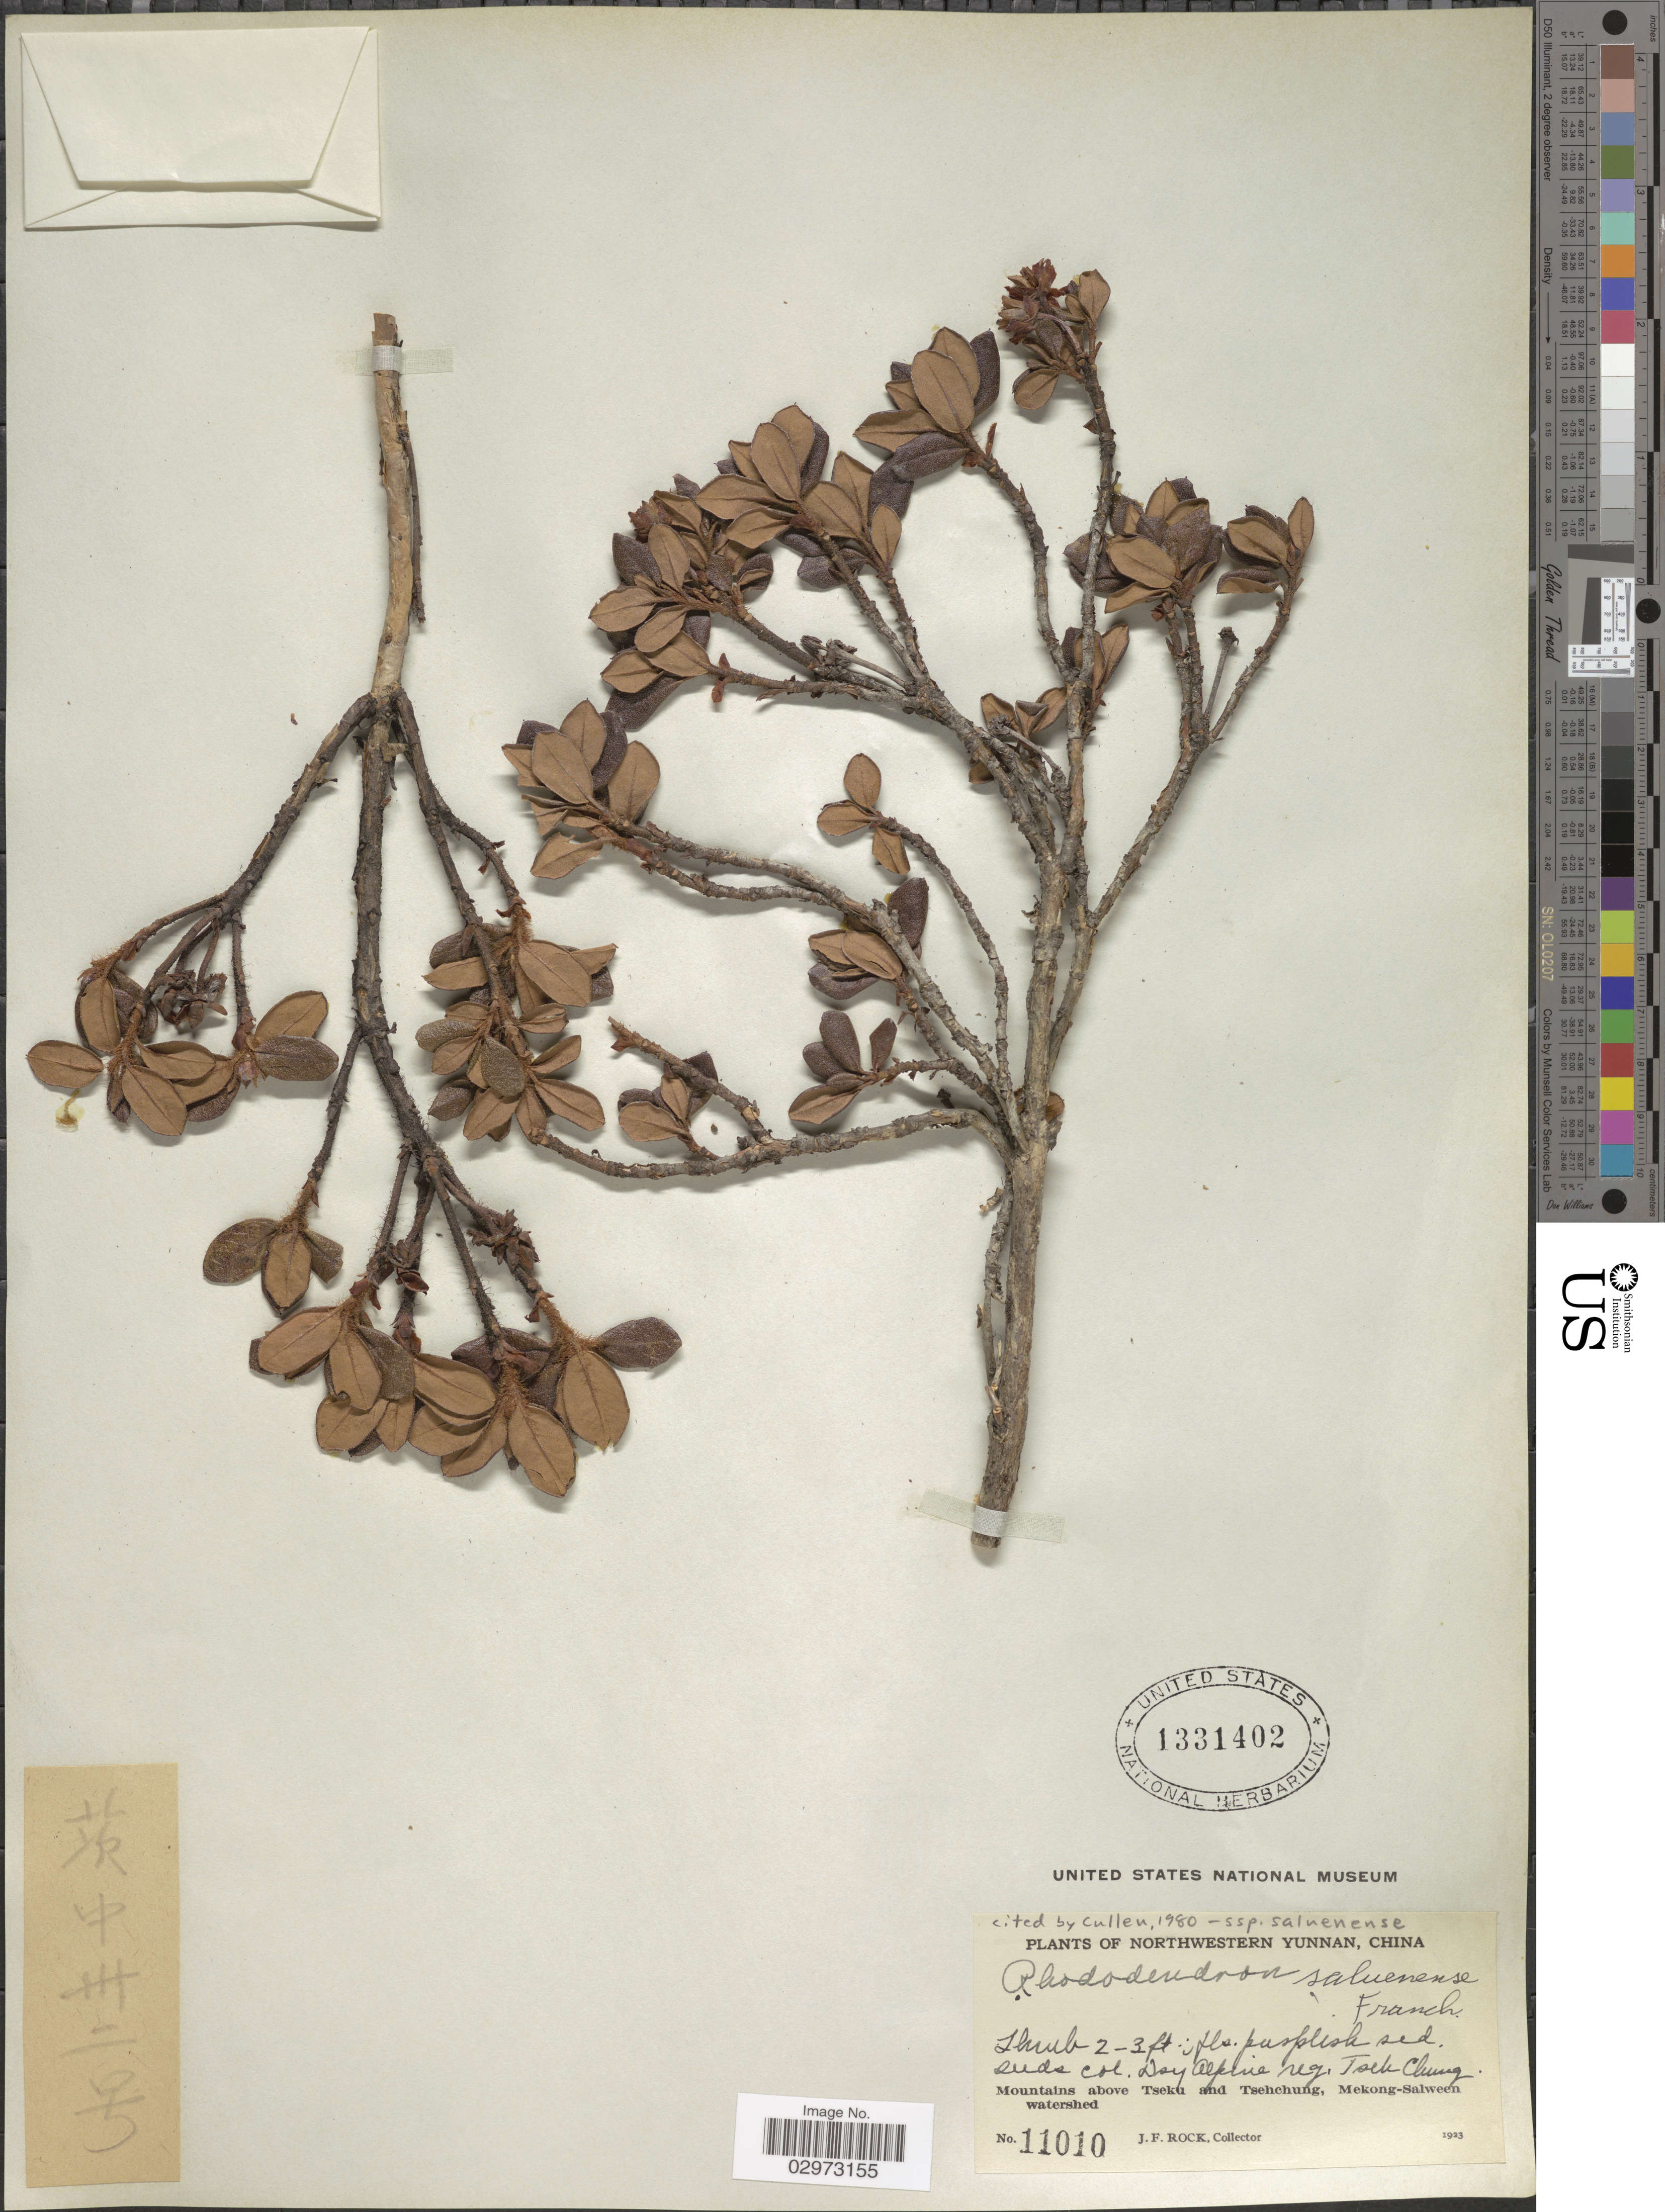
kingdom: Plantae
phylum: Tracheophyta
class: Magnoliopsida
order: Ericales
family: Ericaceae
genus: Rhododendron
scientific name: Rhododendron saluenense subsp. saluenense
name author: Franch.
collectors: J. Rock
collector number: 11010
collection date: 1923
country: China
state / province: Yunnan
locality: Northwestern Yunnan. Dry Alpine reg, Tseh Chung. Mountains above Tseku and Tsehchung, Mekong-Salween watershed.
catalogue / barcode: US 1331402